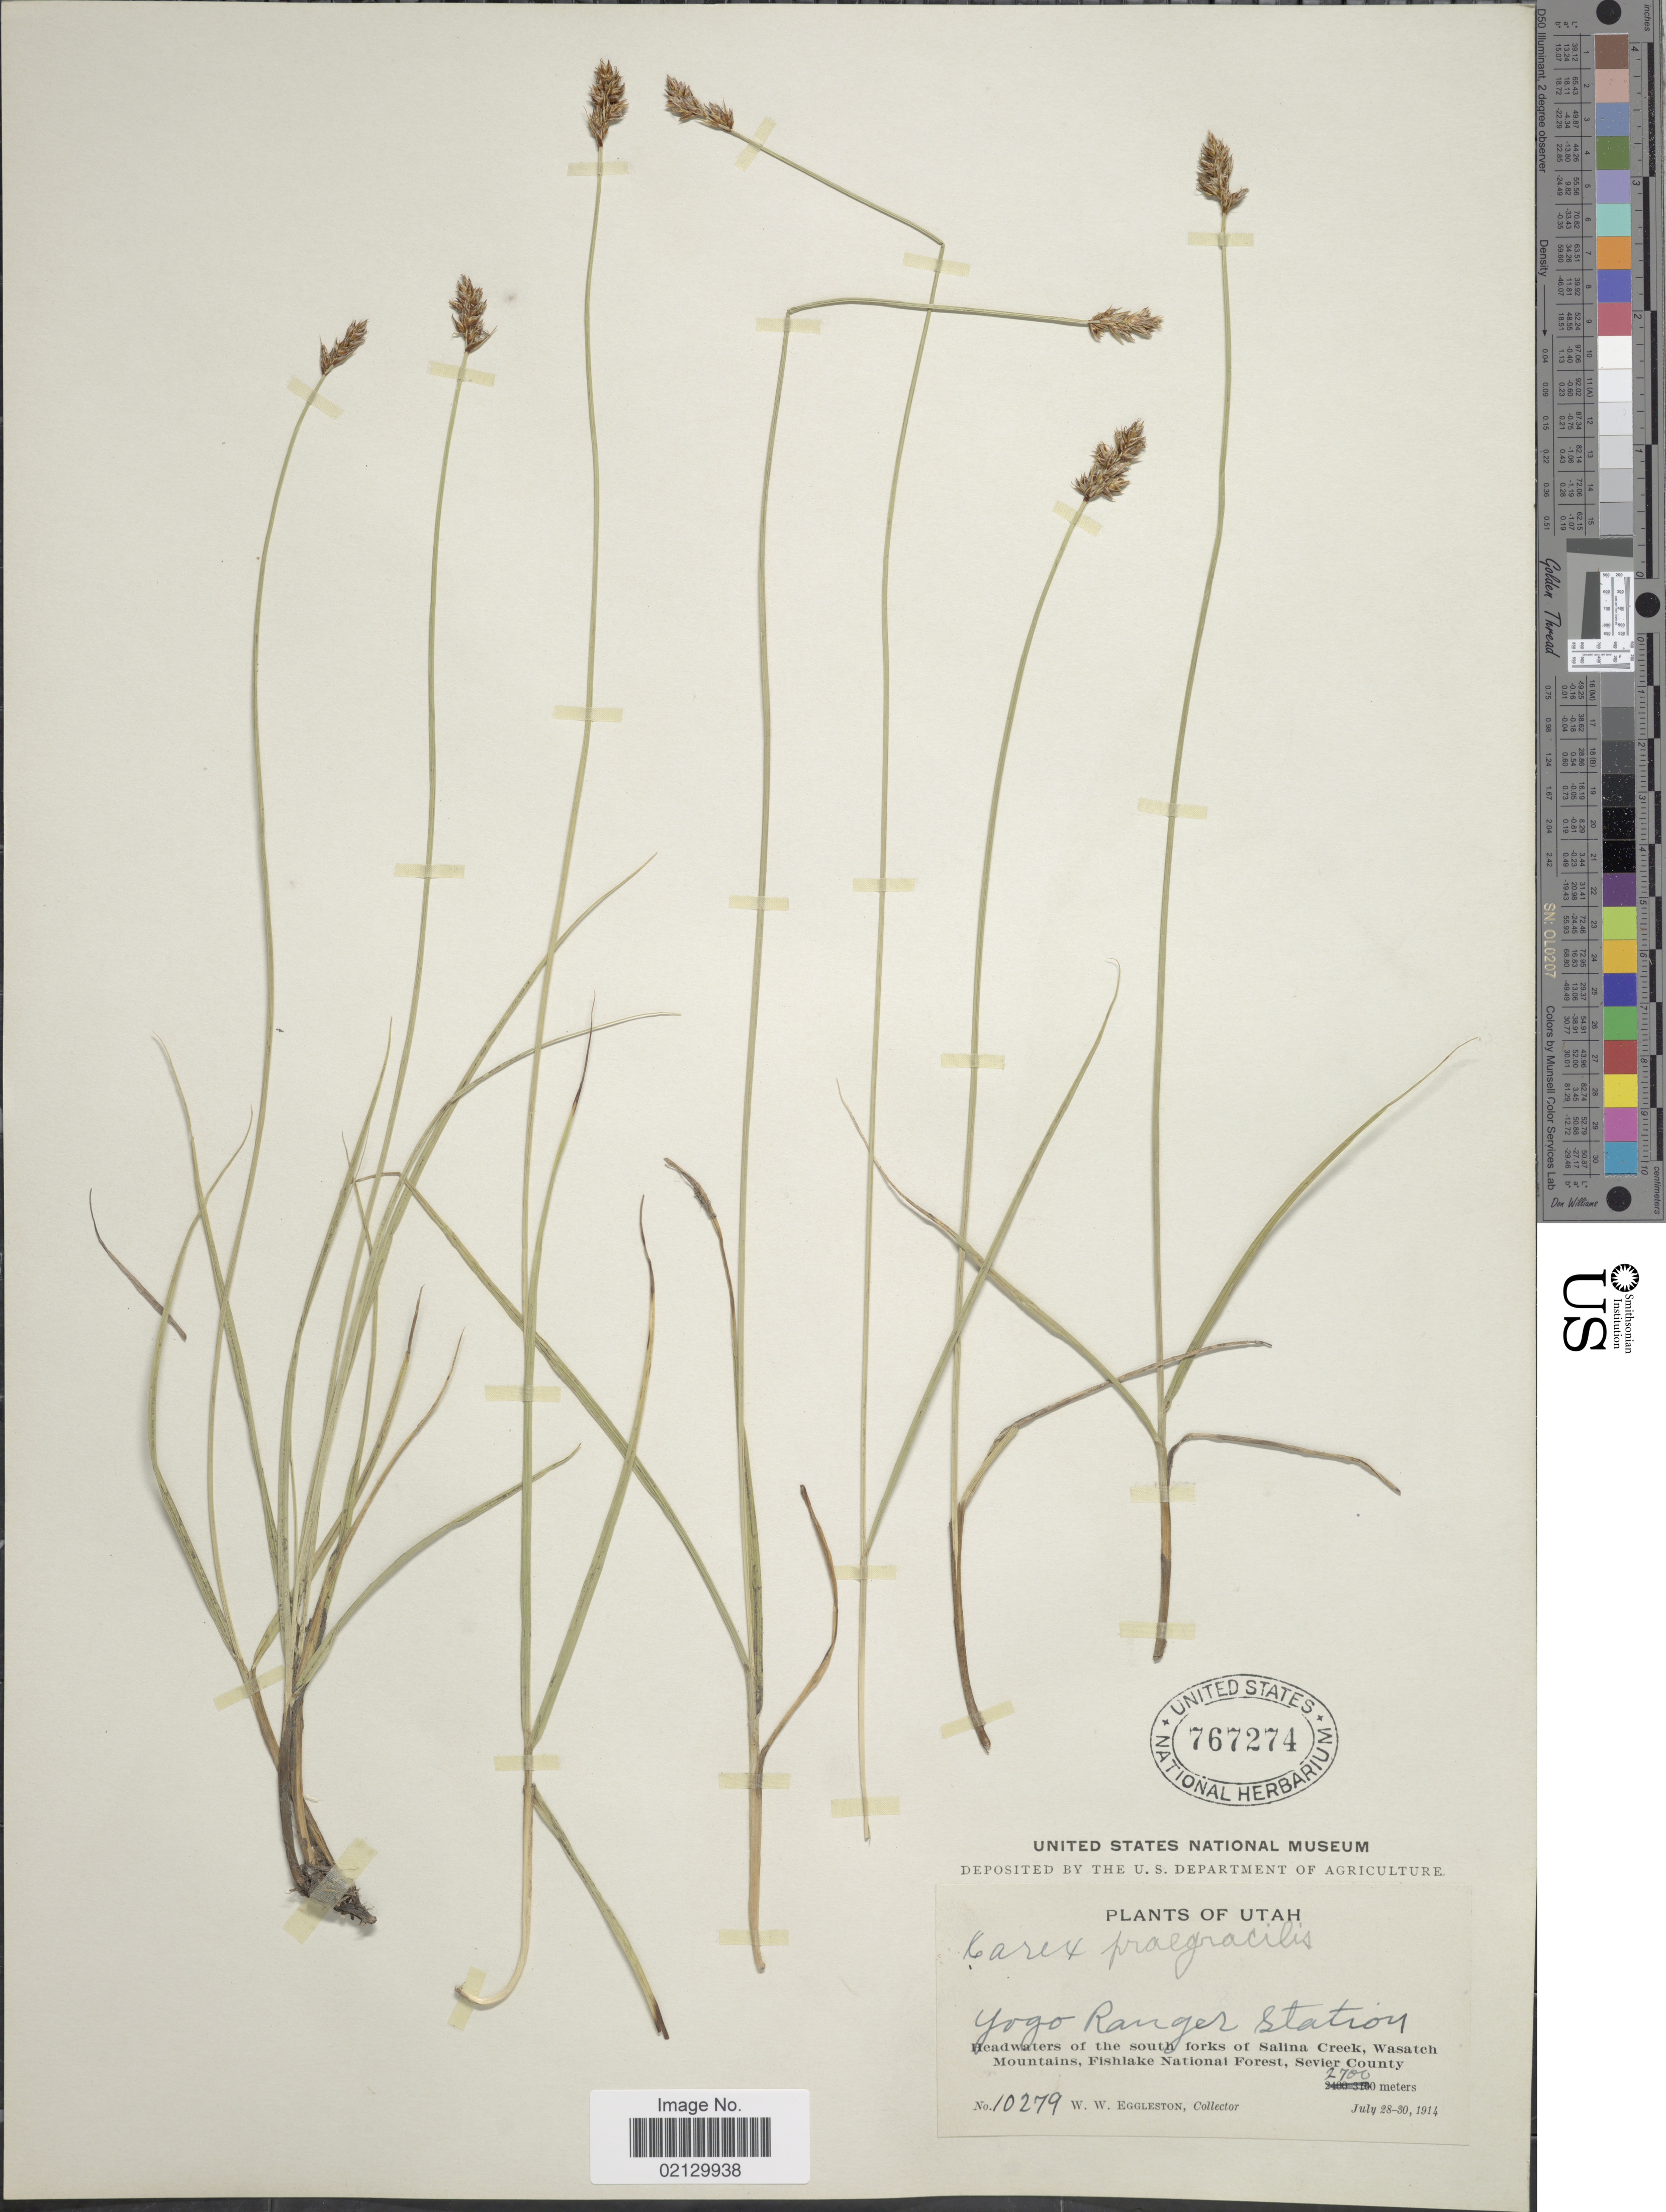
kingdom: Plantae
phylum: Tracheophyta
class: Liliopsida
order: Poales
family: Cyperaceae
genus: Carex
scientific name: Carex praegracilis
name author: W. Boott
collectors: W. W. Eggleston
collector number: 10279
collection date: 1914-07-28/1914-07-30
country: United States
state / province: Utah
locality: Utah, Yogo Ranger Station, Headwaters of the south forks of Salina Creek, Wasatch Mountains, Fishlake National Forest, Servier County.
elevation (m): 2700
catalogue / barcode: US 767274